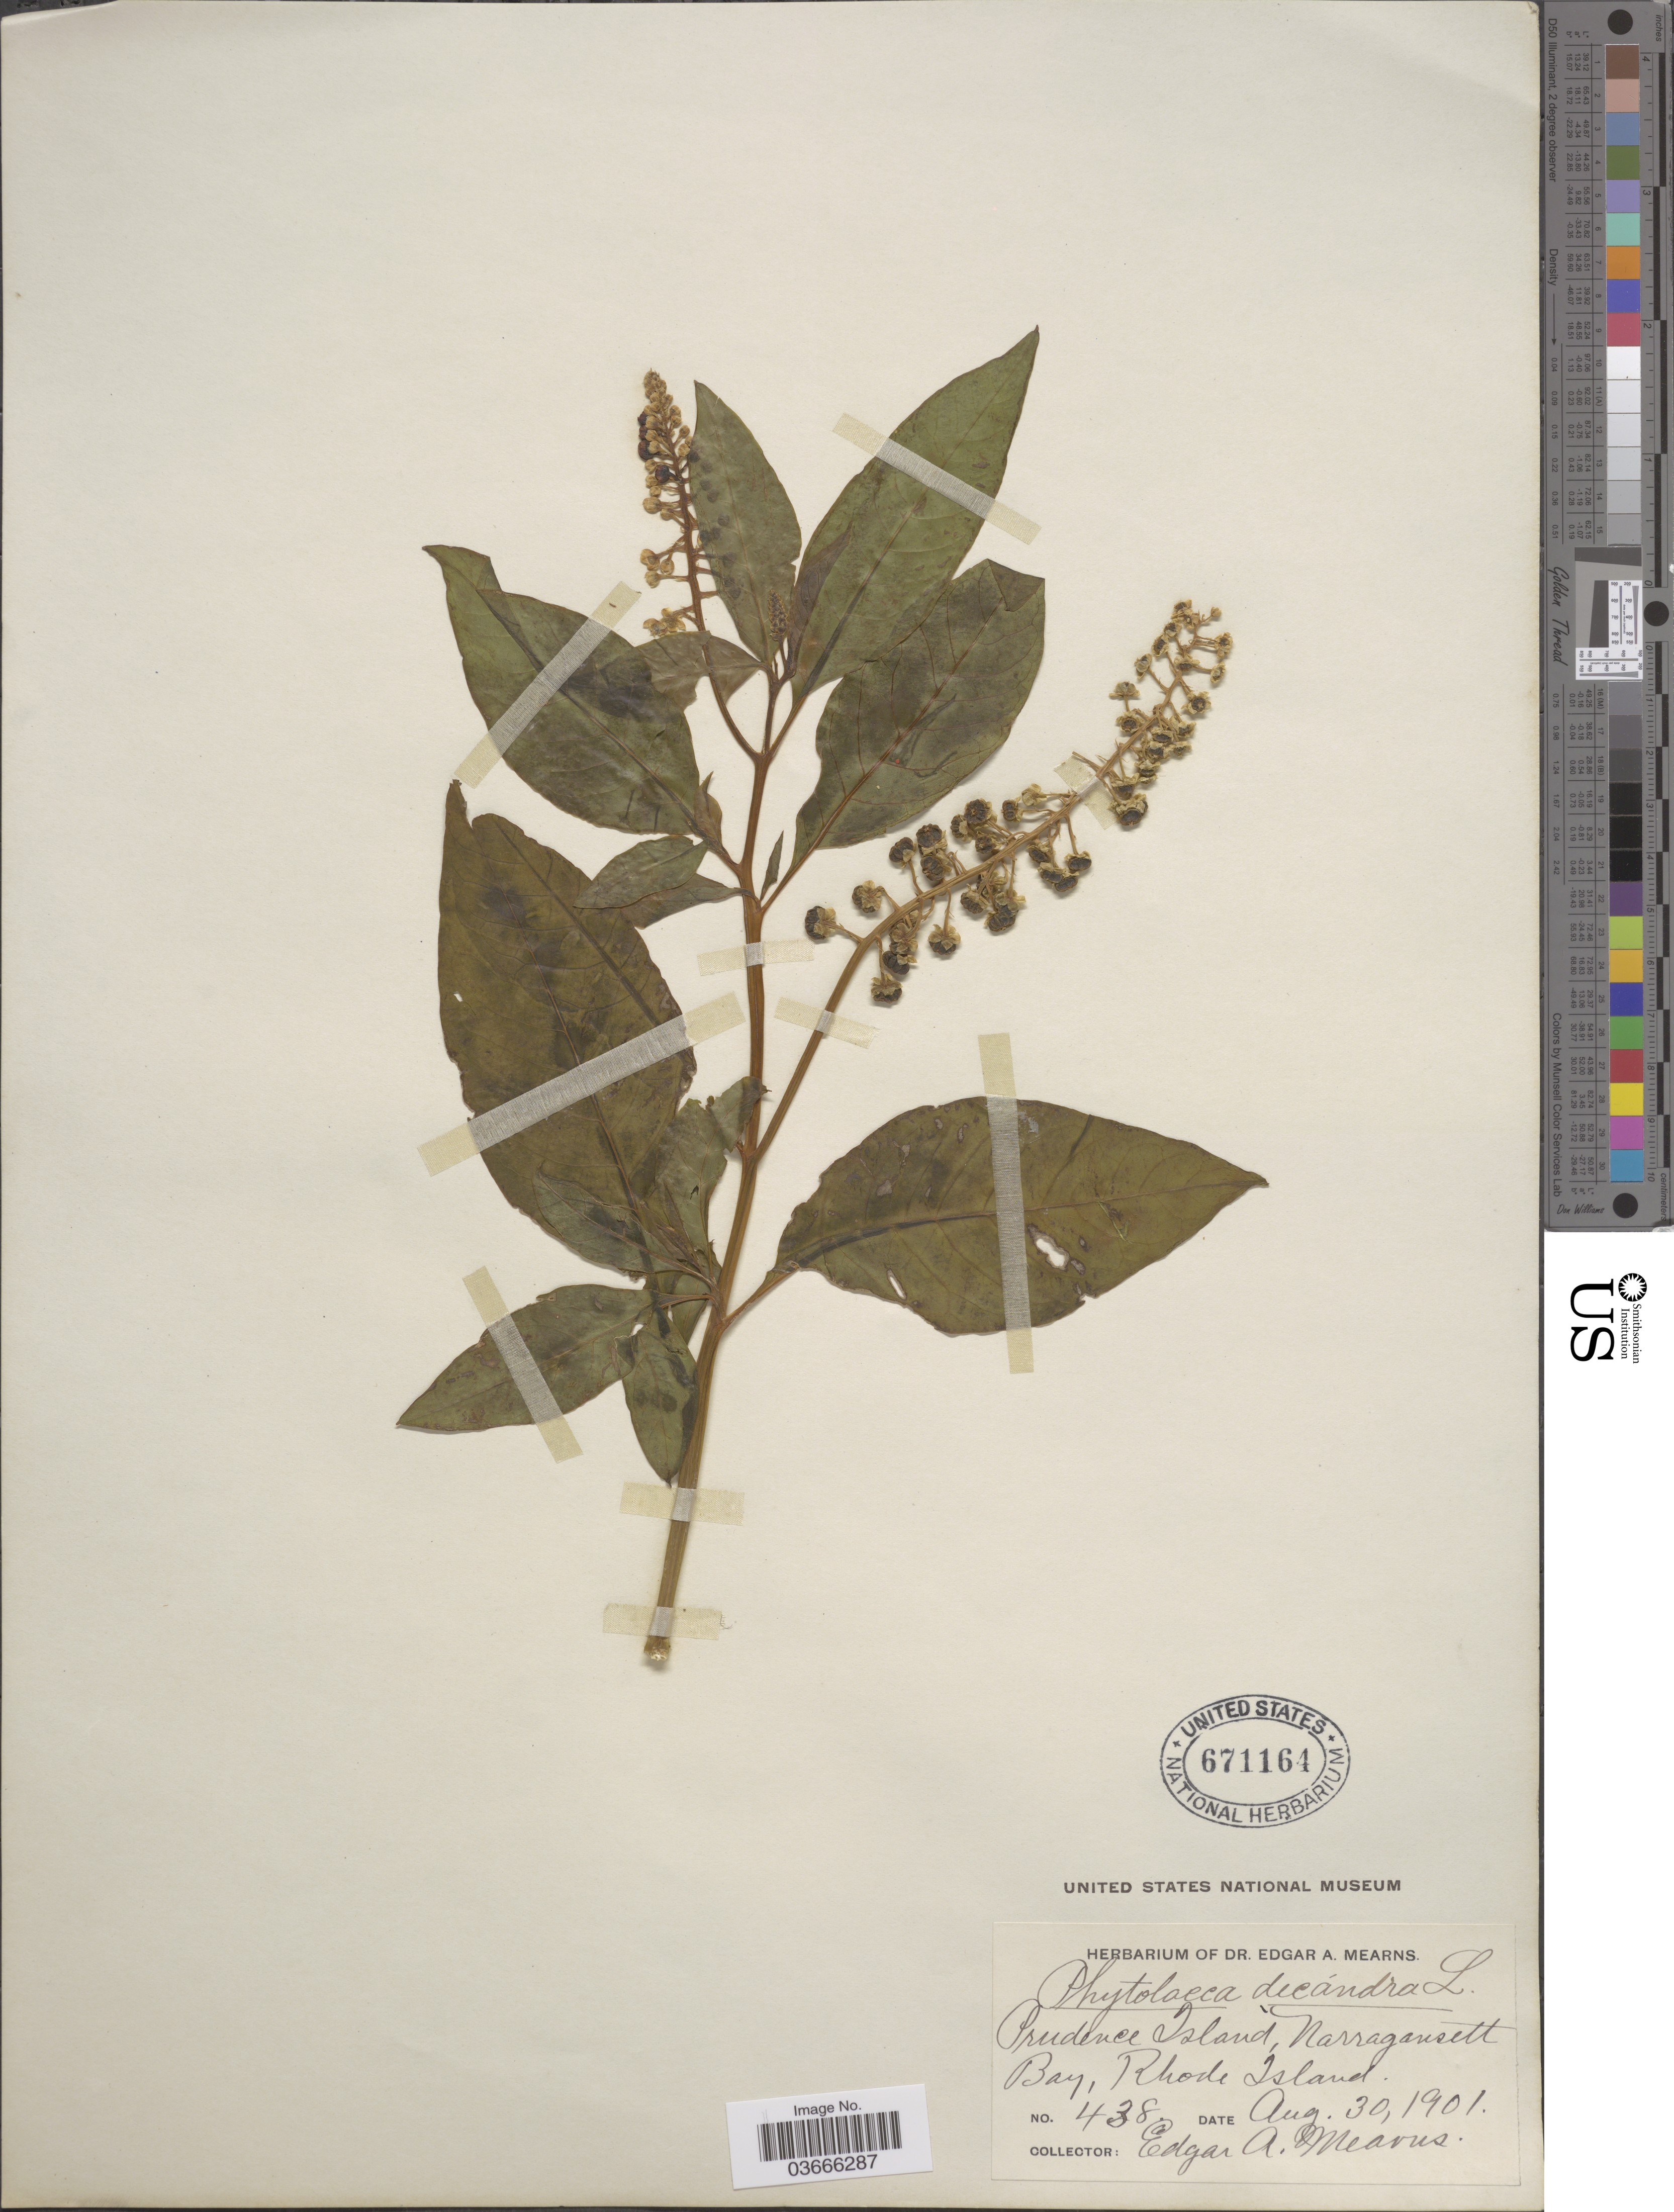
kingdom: Plantae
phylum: Tracheophyta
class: Magnoliopsida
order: Caryophyllales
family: Phytolaccaceae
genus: Phytolacca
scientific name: Phytolacca americana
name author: L.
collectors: E. A. Mearns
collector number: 438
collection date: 1901-08-30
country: United States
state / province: Rhode Island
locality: Prudence Island, Narragansett Bay.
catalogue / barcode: US 671164